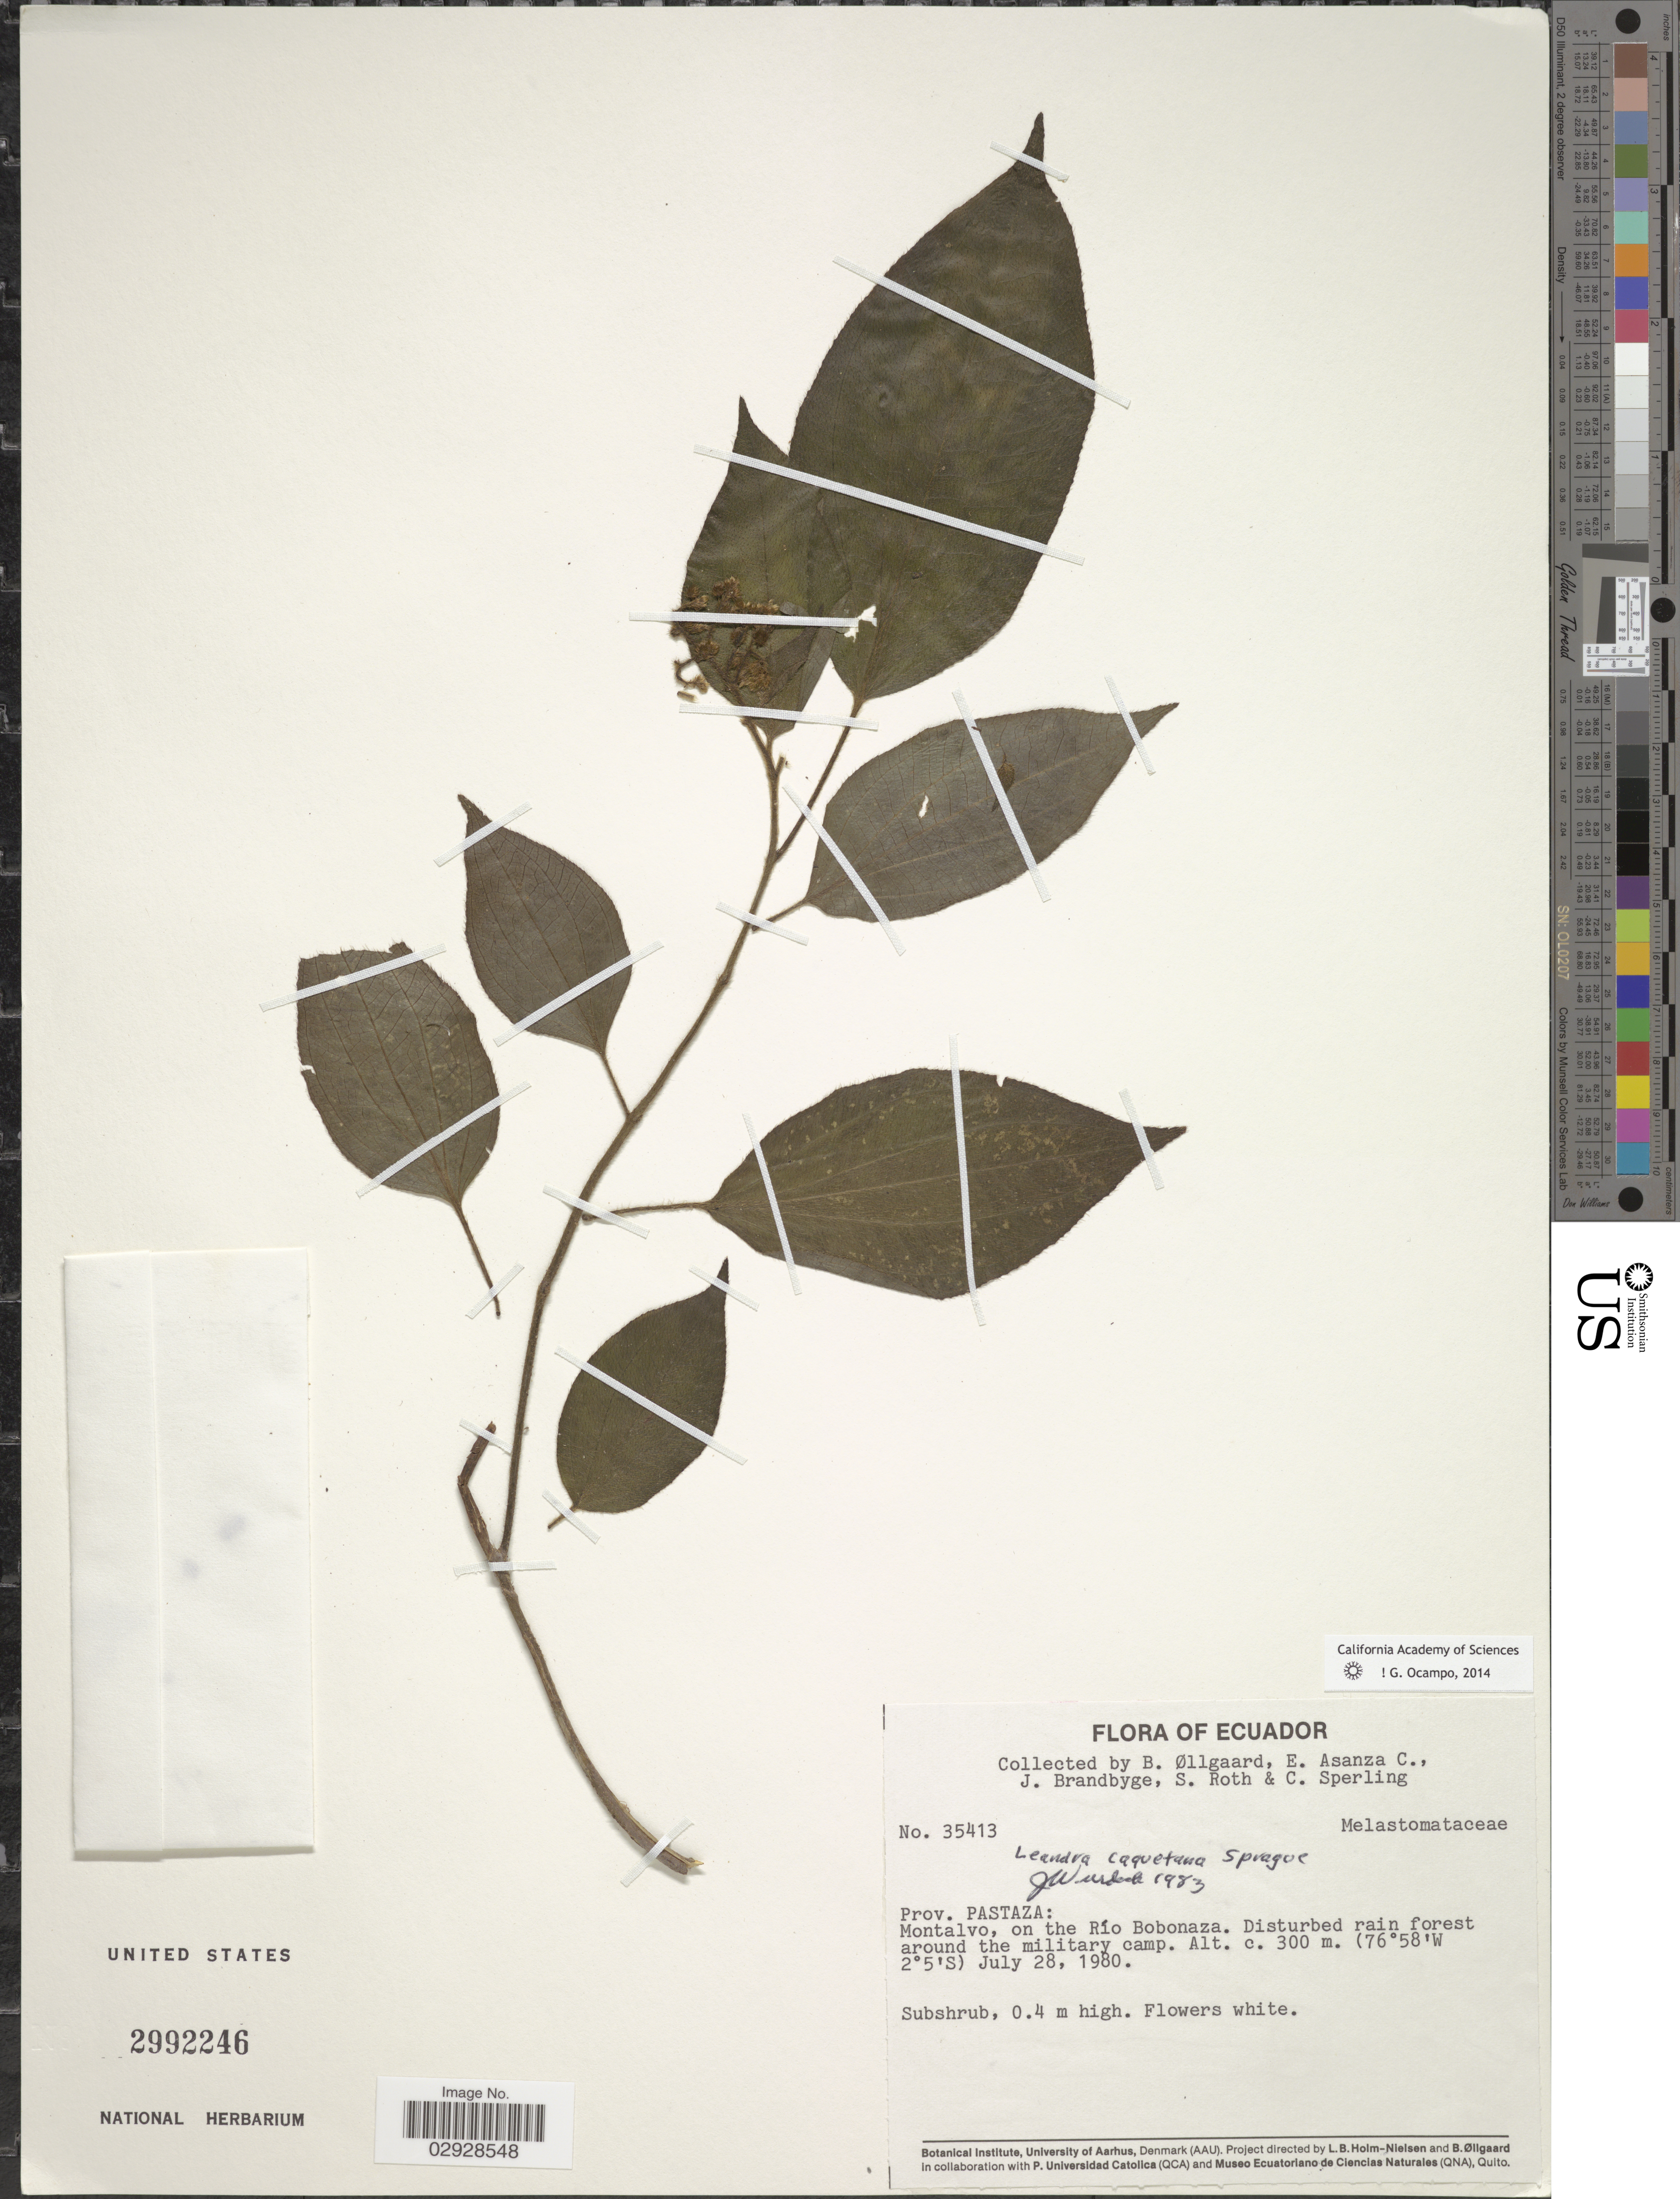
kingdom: Plantae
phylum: Tracheophyta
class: Magnoliopsida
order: Myrtales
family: Melastomataceae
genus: Leandra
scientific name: Leandra caquetana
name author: Sprague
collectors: B. Øllgaard, E. Asanza C., J. Brandbyge, S. Roth & C. Sperling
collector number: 35413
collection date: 1980-07-28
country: Ecuador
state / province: Pastaza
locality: Montalvo, on the Río Bobonaza. Disturbed rain forest around the military camp.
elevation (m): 300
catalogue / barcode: US 2992246